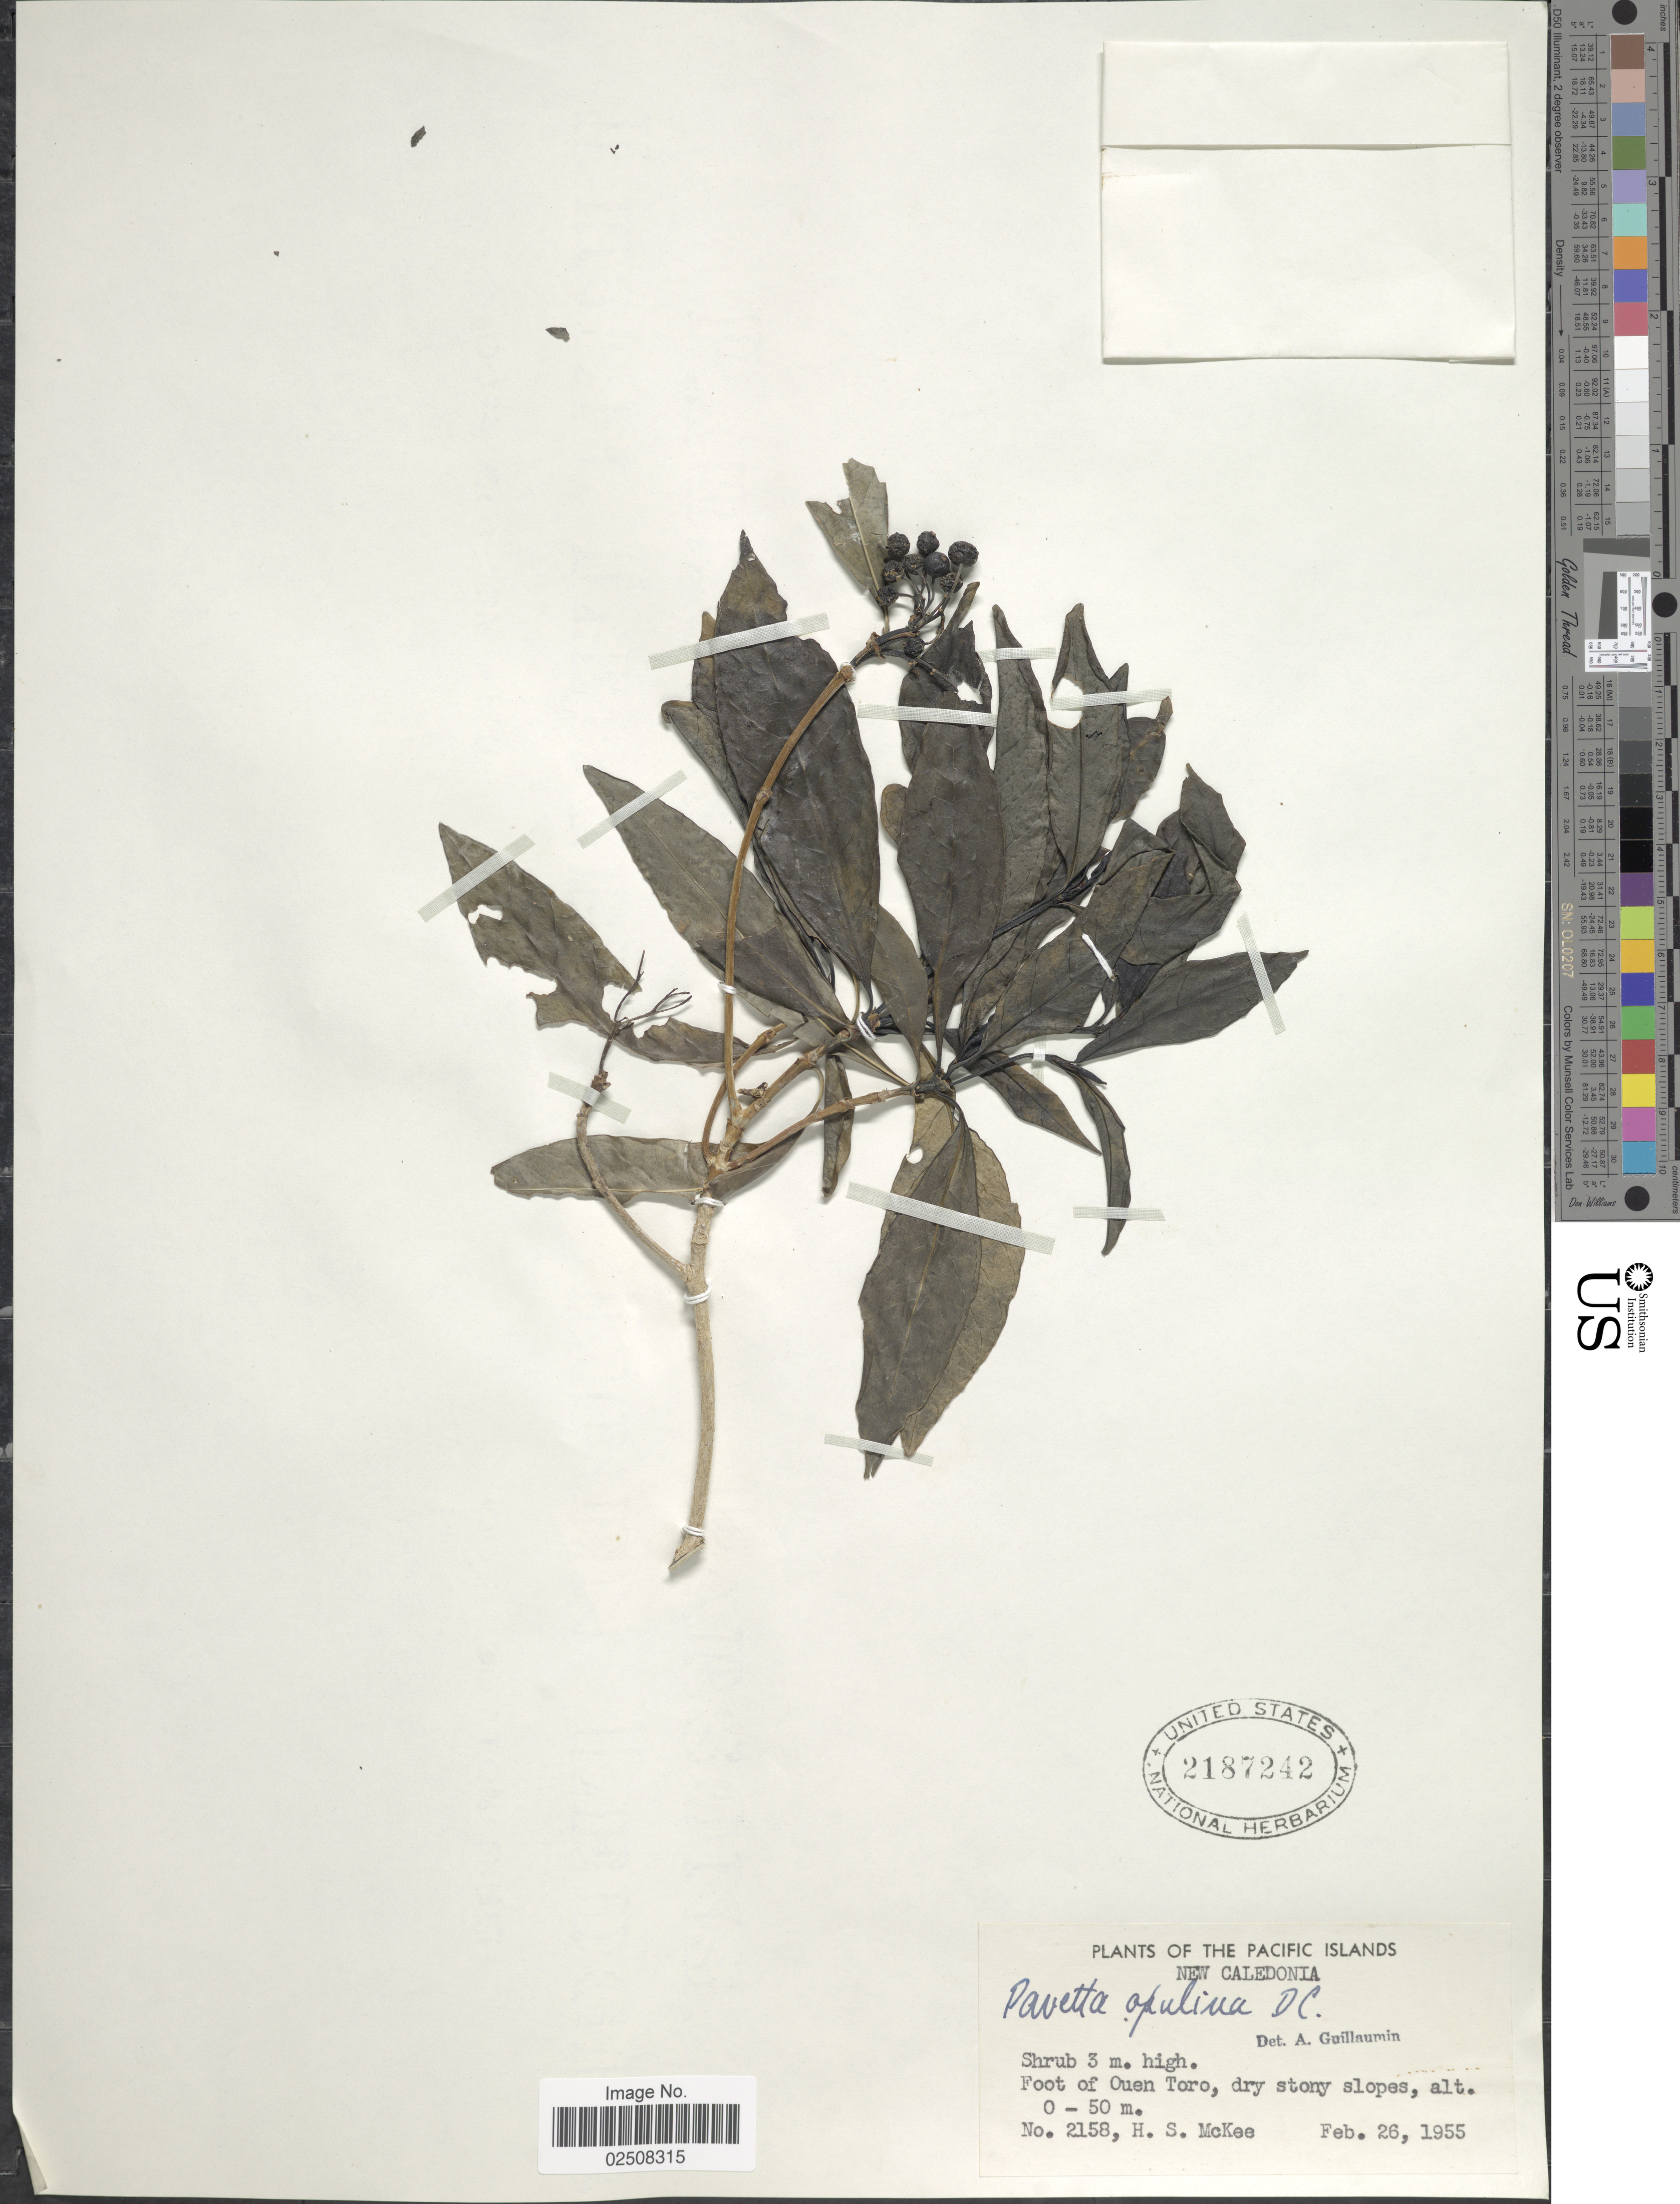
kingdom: Plantae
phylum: Tracheophyta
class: Magnoliopsida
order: Gentianales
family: Rubiaceae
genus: Pavetta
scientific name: Pavetta opulina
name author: (G. Forst.) DC.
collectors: H. S. McKee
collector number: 2158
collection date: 1955-02-26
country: New Caledonia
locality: The Pacific Islands, Foot of Ouen Toro, dry stony slopes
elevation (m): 0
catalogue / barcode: US 2187242